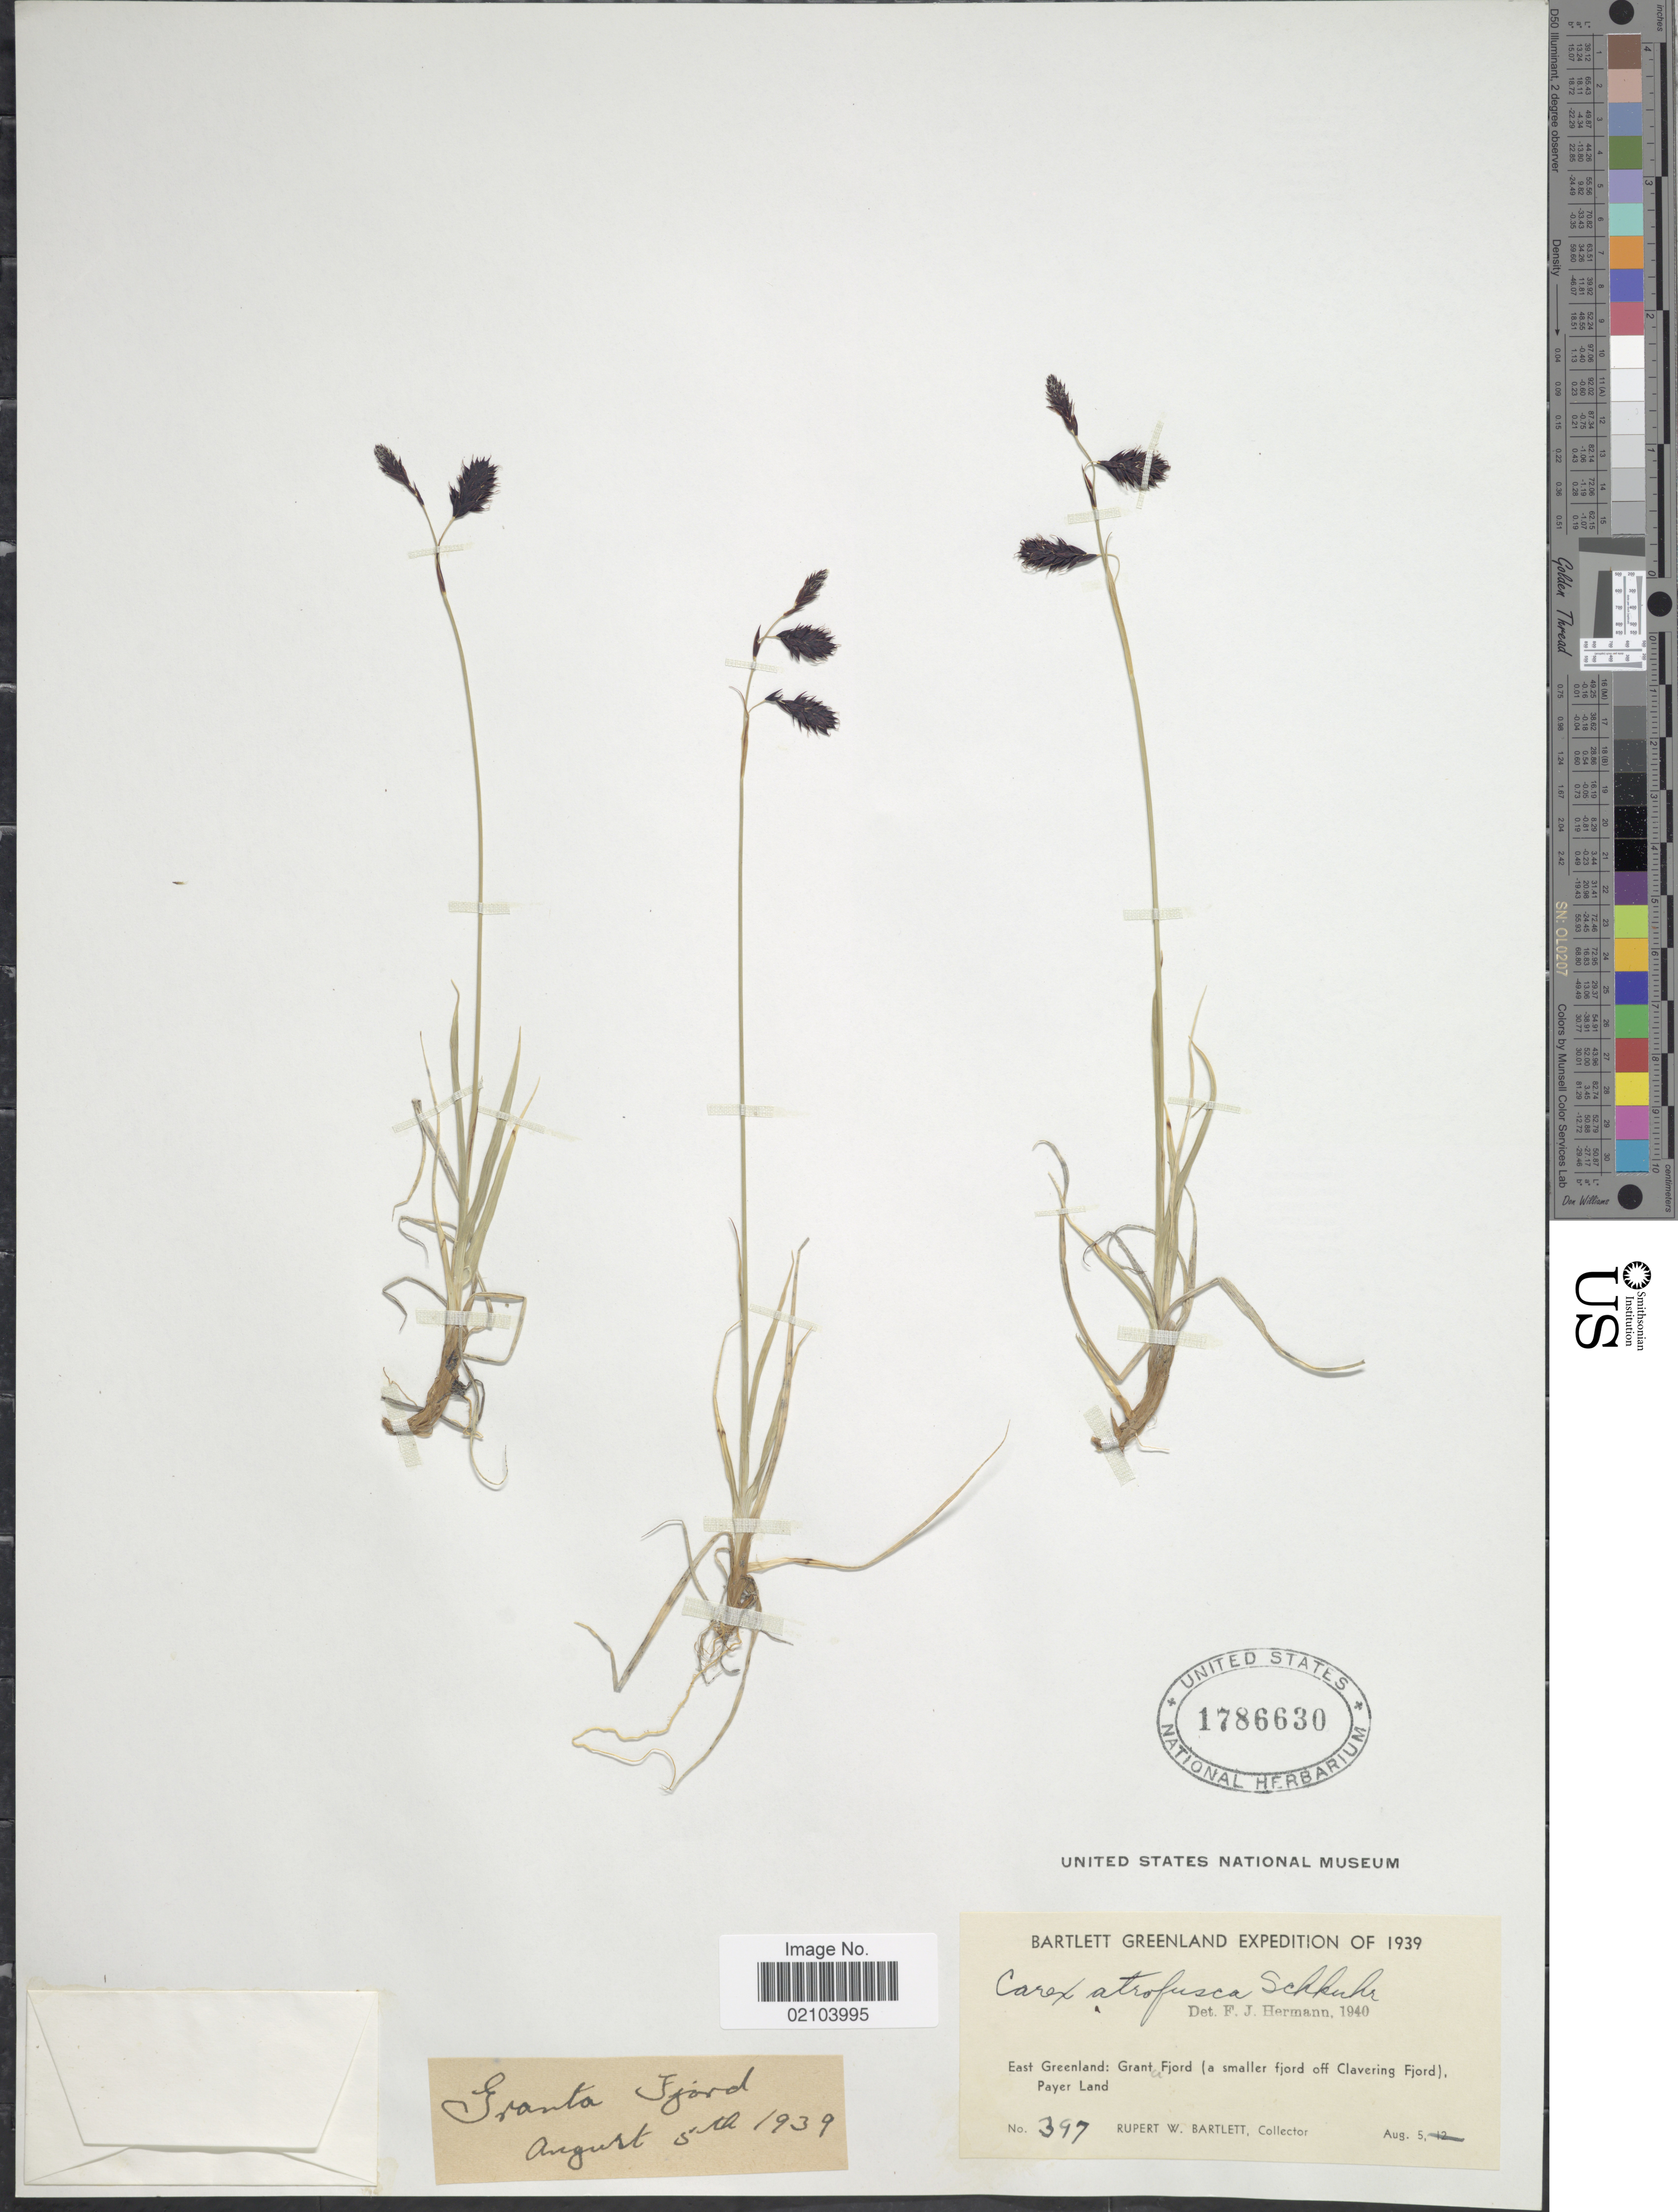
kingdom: Plantae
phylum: Tracheophyta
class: Liliopsida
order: Poales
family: Cyperaceae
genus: Carex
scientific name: Carex atrofusca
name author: Schkuhr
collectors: R. W. Bartlett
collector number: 397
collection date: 1939-08-05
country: Greenland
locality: East Greenland: Granta Fjord (a smaller fjord off Clavering Fjord), Payer Land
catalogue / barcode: US 1786630